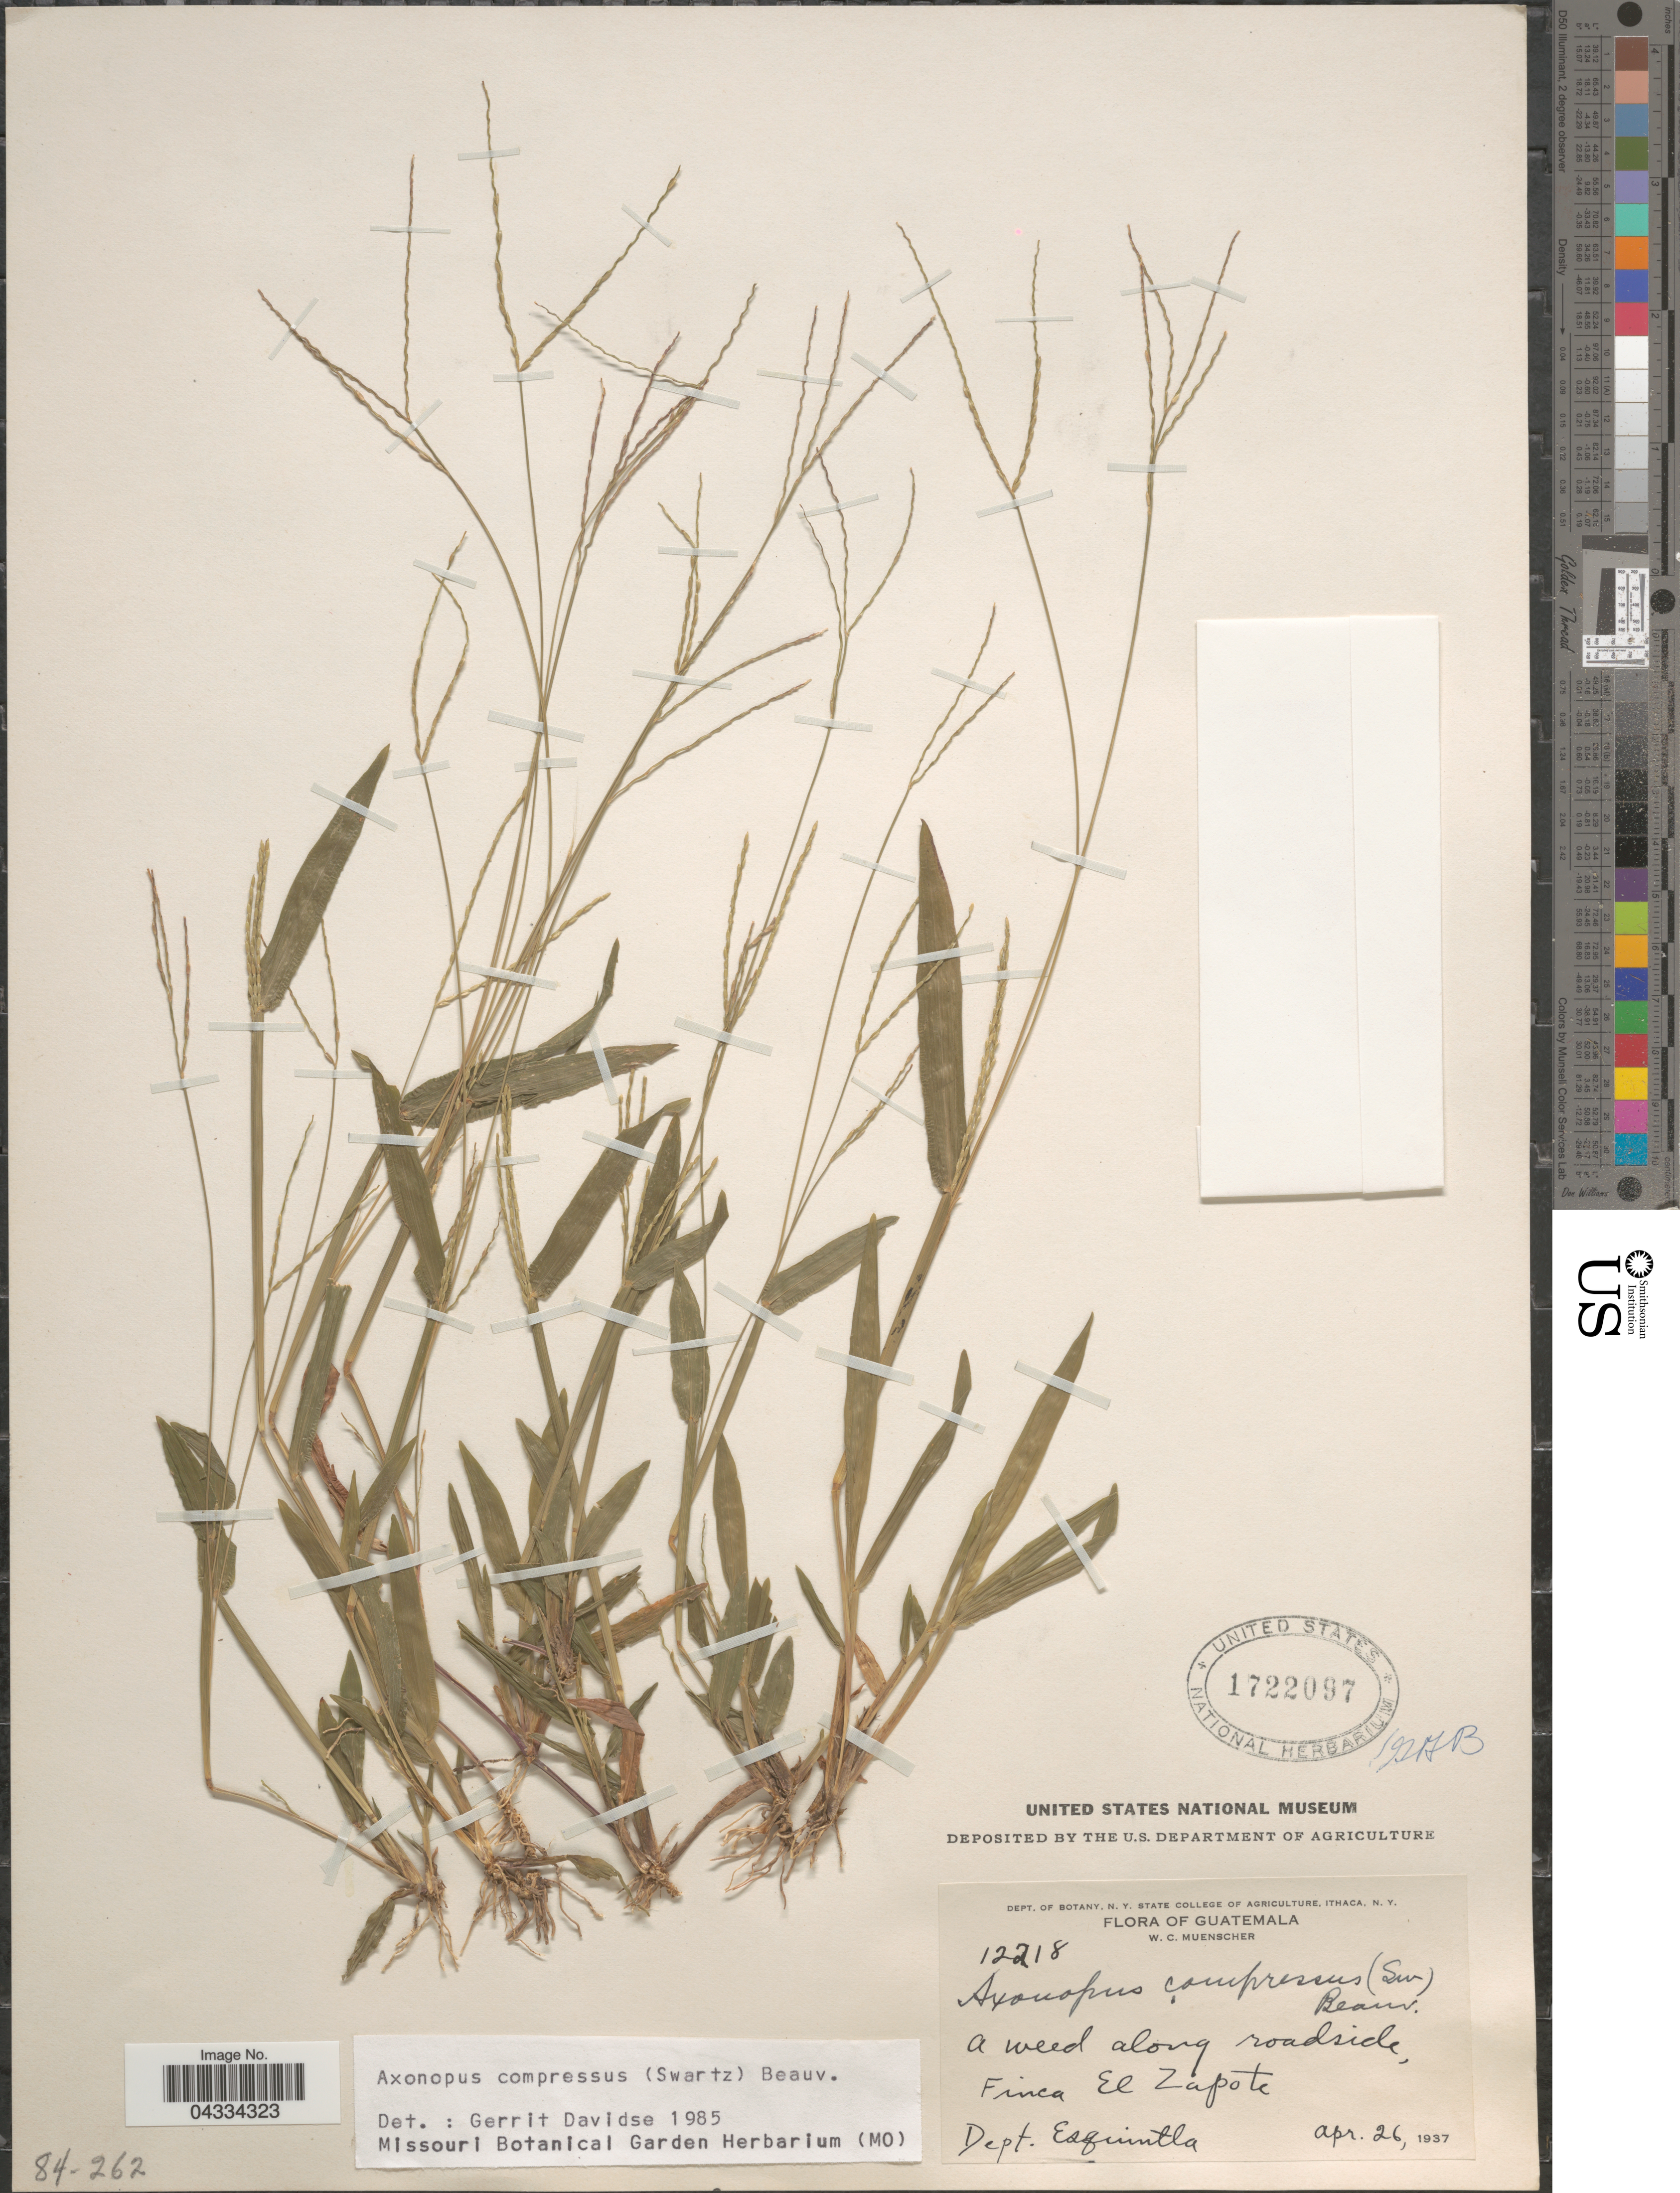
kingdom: Plantae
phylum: Tracheophyta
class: Liliopsida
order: Poales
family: Poaceae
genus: Axonopus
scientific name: Axonopus compressus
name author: (Sw.) P. Beauv.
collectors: W. Muenscher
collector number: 12218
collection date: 1937-04-26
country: Guatemala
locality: A weed along roadside, Finca El Zapote. Dept. Esquintla.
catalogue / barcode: US 1722097